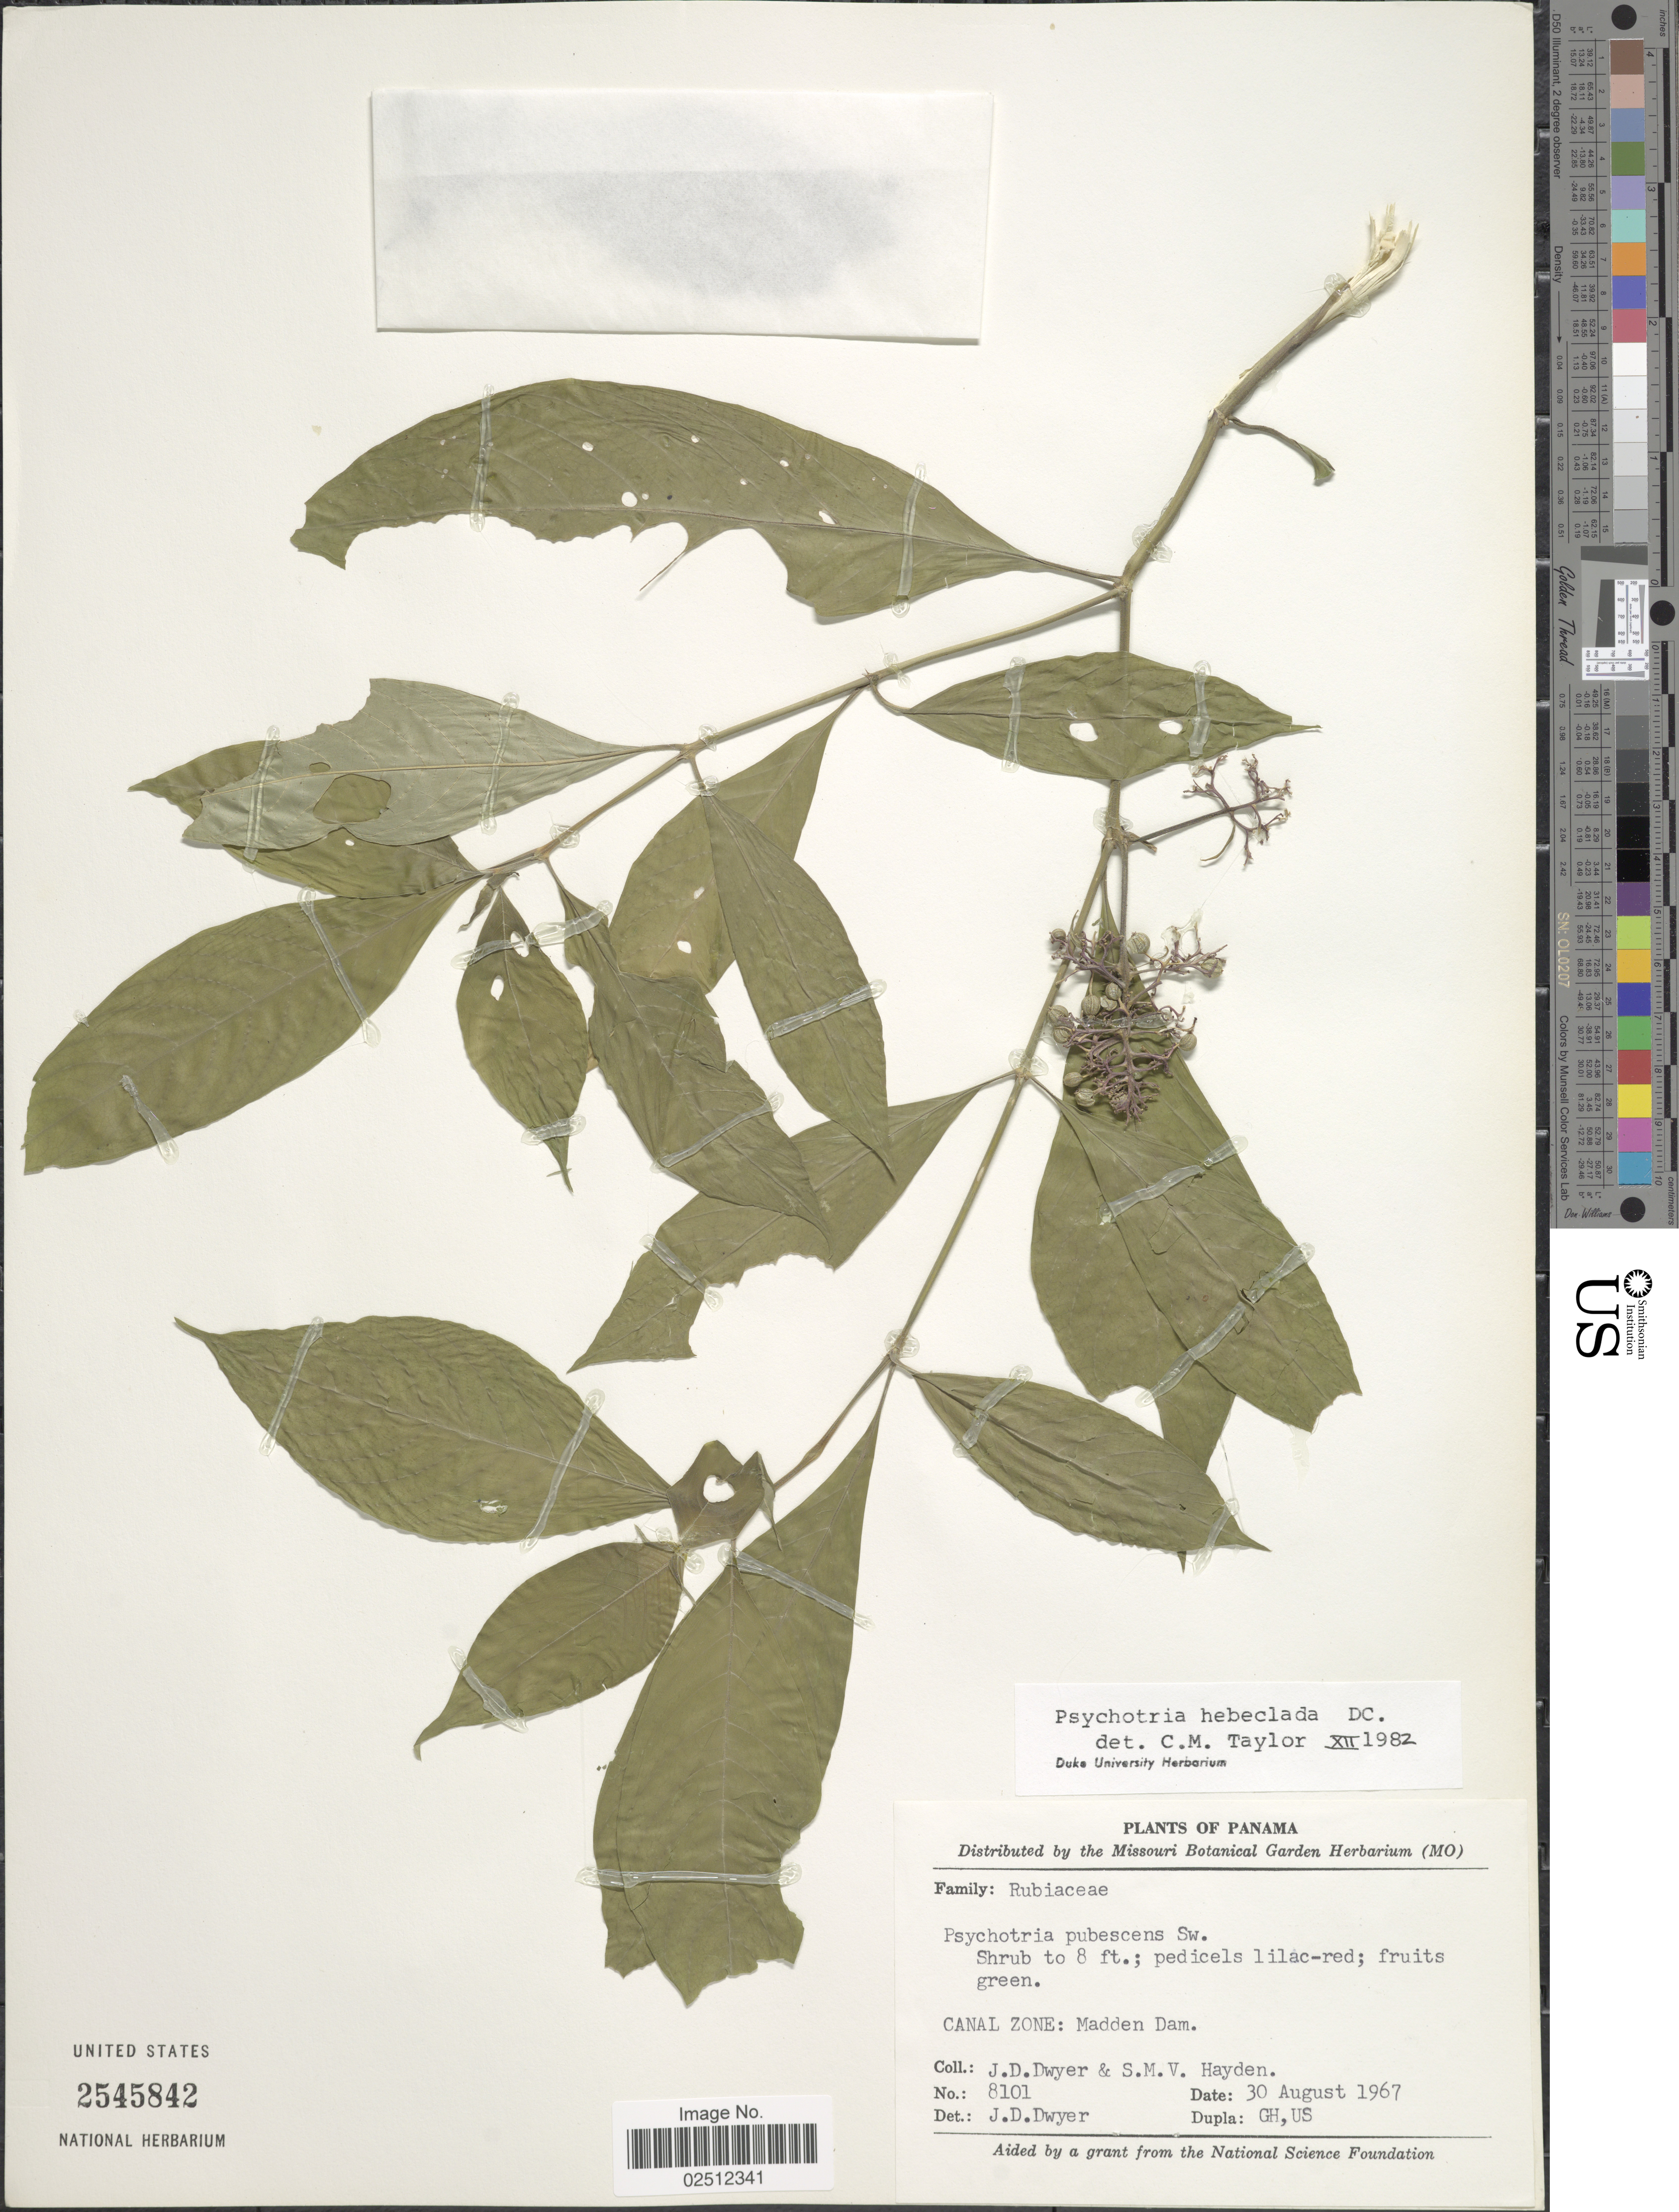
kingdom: Plantae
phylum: Tracheophyta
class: Magnoliopsida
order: Gentianales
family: Rubiaceae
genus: Psychotria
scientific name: Psychotria hebeclada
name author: DC.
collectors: J. D. Dwyer & S. M. Hayden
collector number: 8101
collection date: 1967-08-30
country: Panama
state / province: Colón / Panamá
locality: Canal Zone: Madden Dam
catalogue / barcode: US 2545842